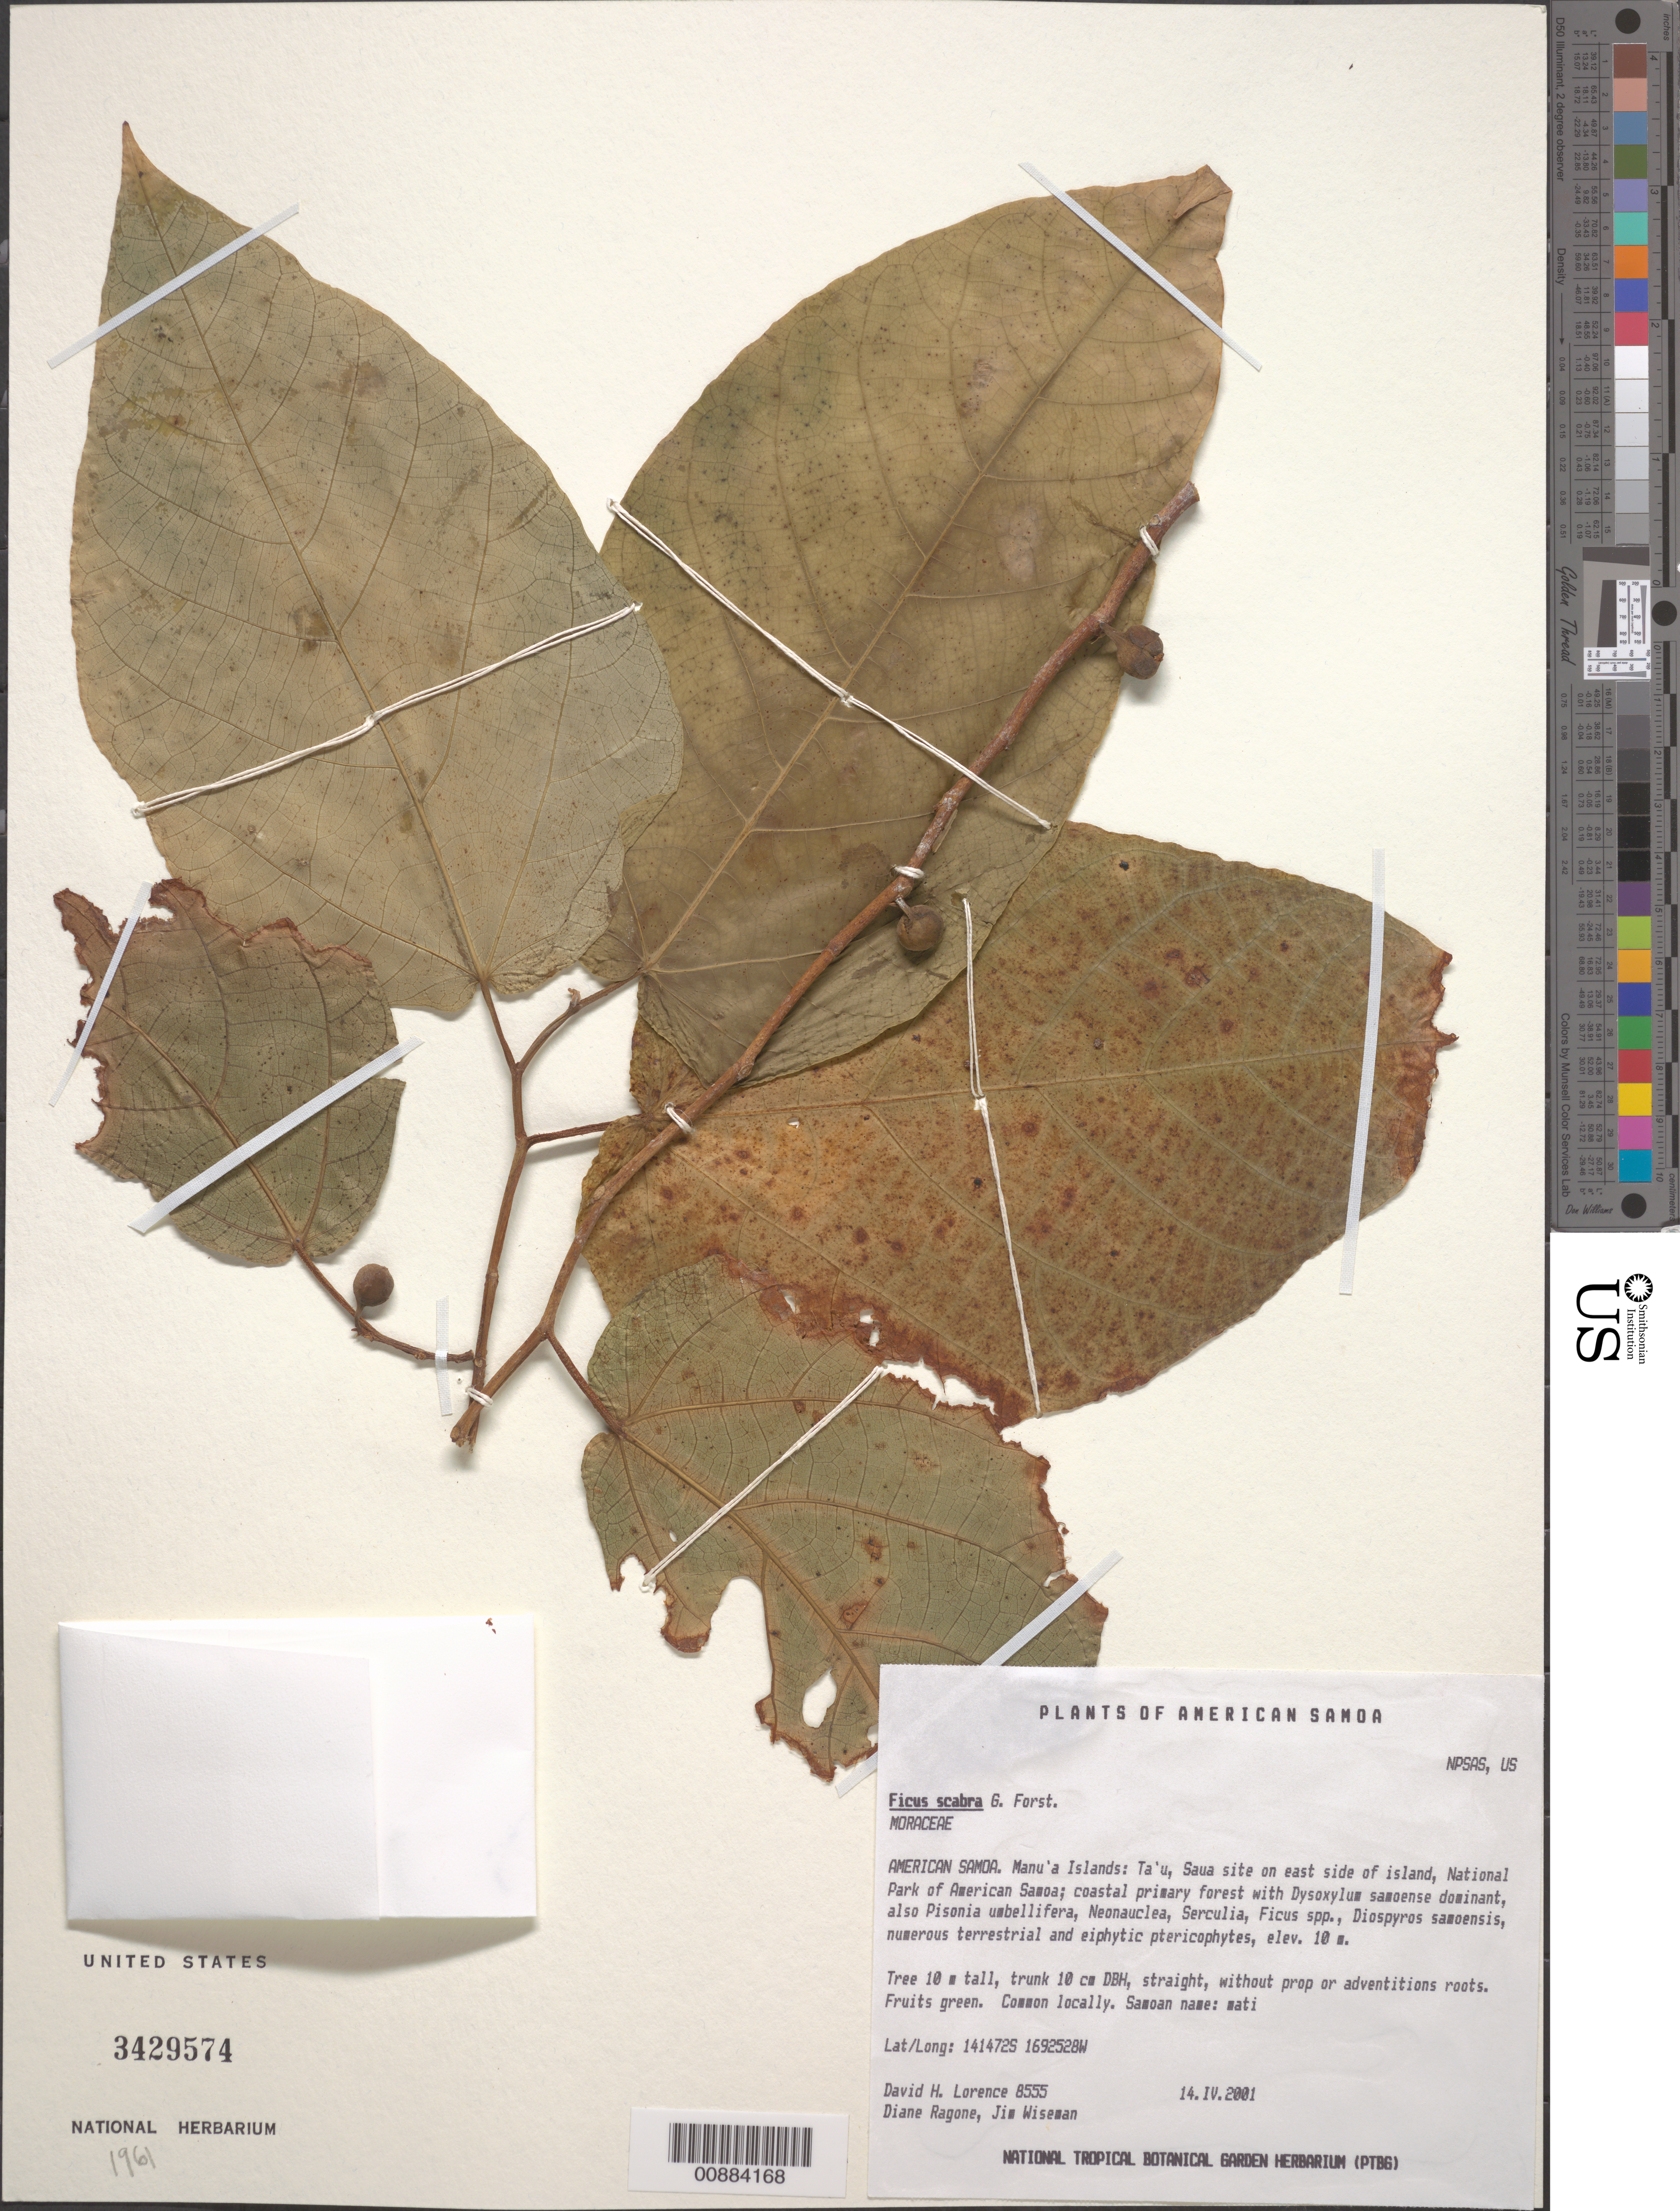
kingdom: Plantae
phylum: Tracheophyta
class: Magnoliopsida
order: Rosales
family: Moraceae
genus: Ficus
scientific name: Ficus scabra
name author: G. Forst.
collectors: D. Lorence, D. Ragone & J. Wiseman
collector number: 8555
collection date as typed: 14 Apr 2001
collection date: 2001-04-14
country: American Samoa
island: Ta'u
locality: Manu'a Islands: Ta'u, Saua site on E side of I., Nat'l Pk of Amer. Samoa;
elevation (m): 10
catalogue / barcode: US 3429574